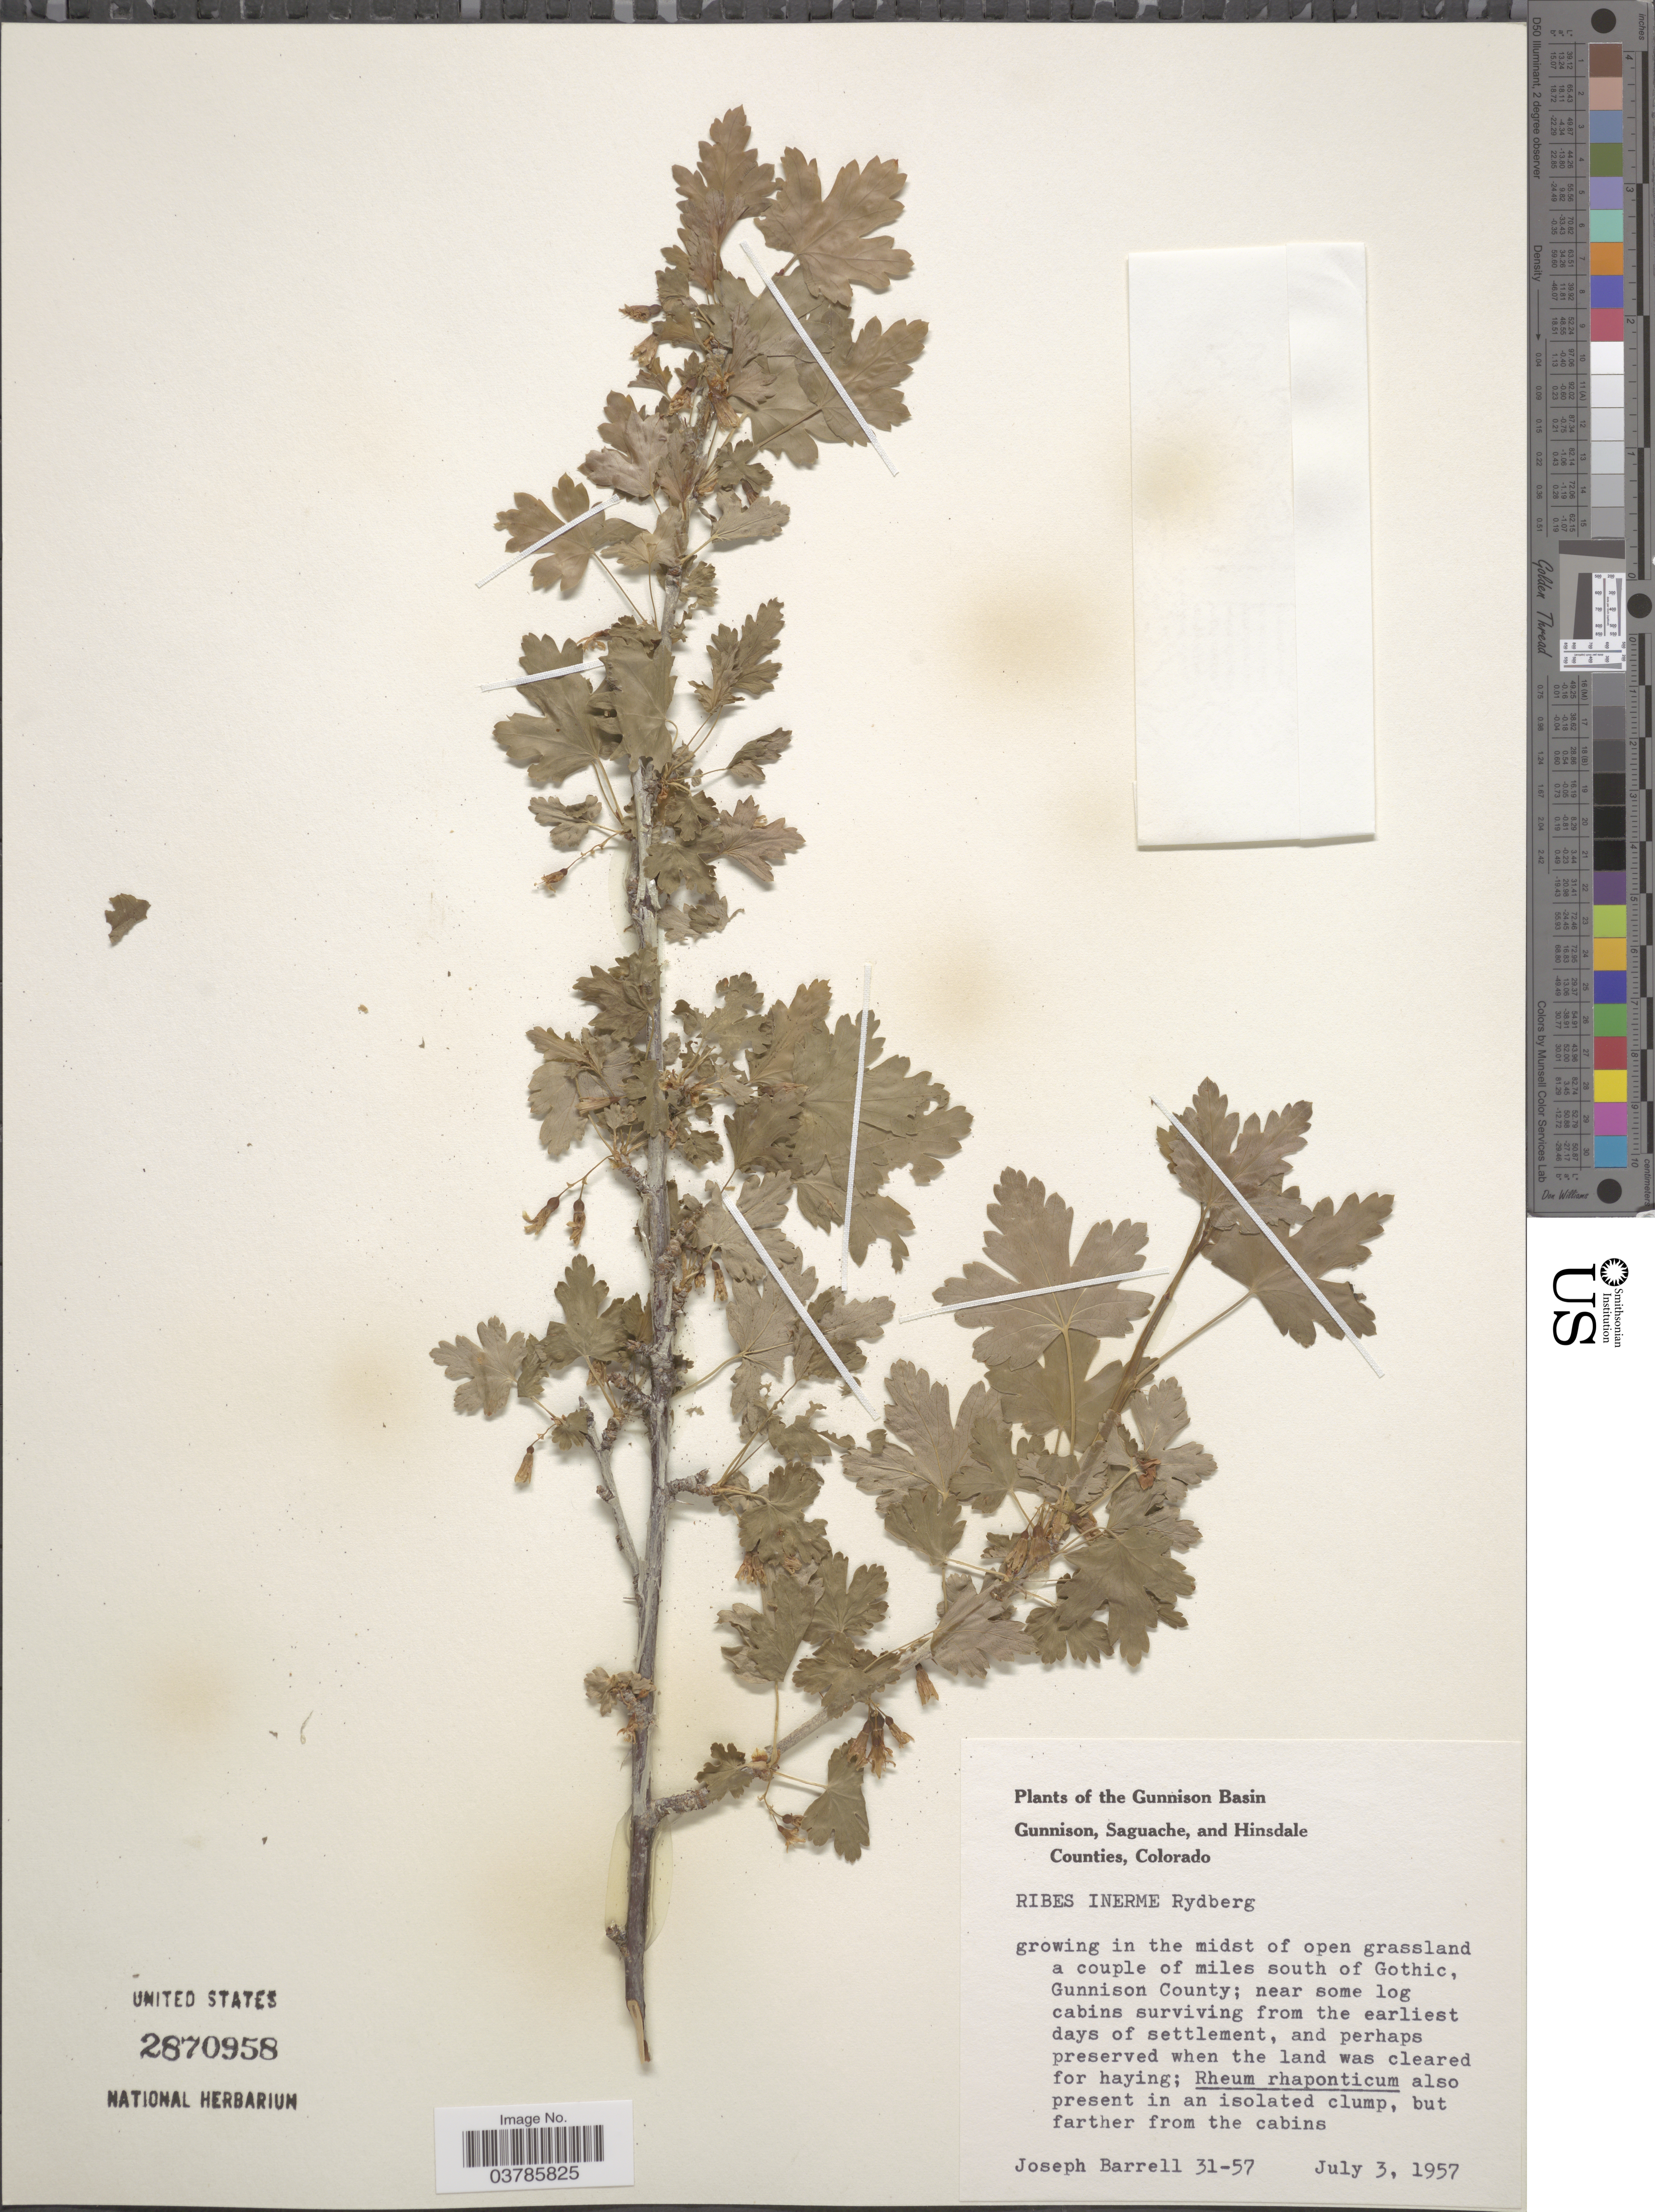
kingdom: Plantae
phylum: Tracheophyta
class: Magnoliopsida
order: Saxifragales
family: Grossulariaceae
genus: Ribes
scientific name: Ribes inerme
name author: Rydb.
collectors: J. Barrell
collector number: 31-57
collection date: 1957-07-03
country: United States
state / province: Colorado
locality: Gunnison Basin. A couple miles south of Gothic, Gunnison County; near some log cabins surviving from the earliest days of settlement, and perhaps preserved when the land was cleared.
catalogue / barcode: US 2870958